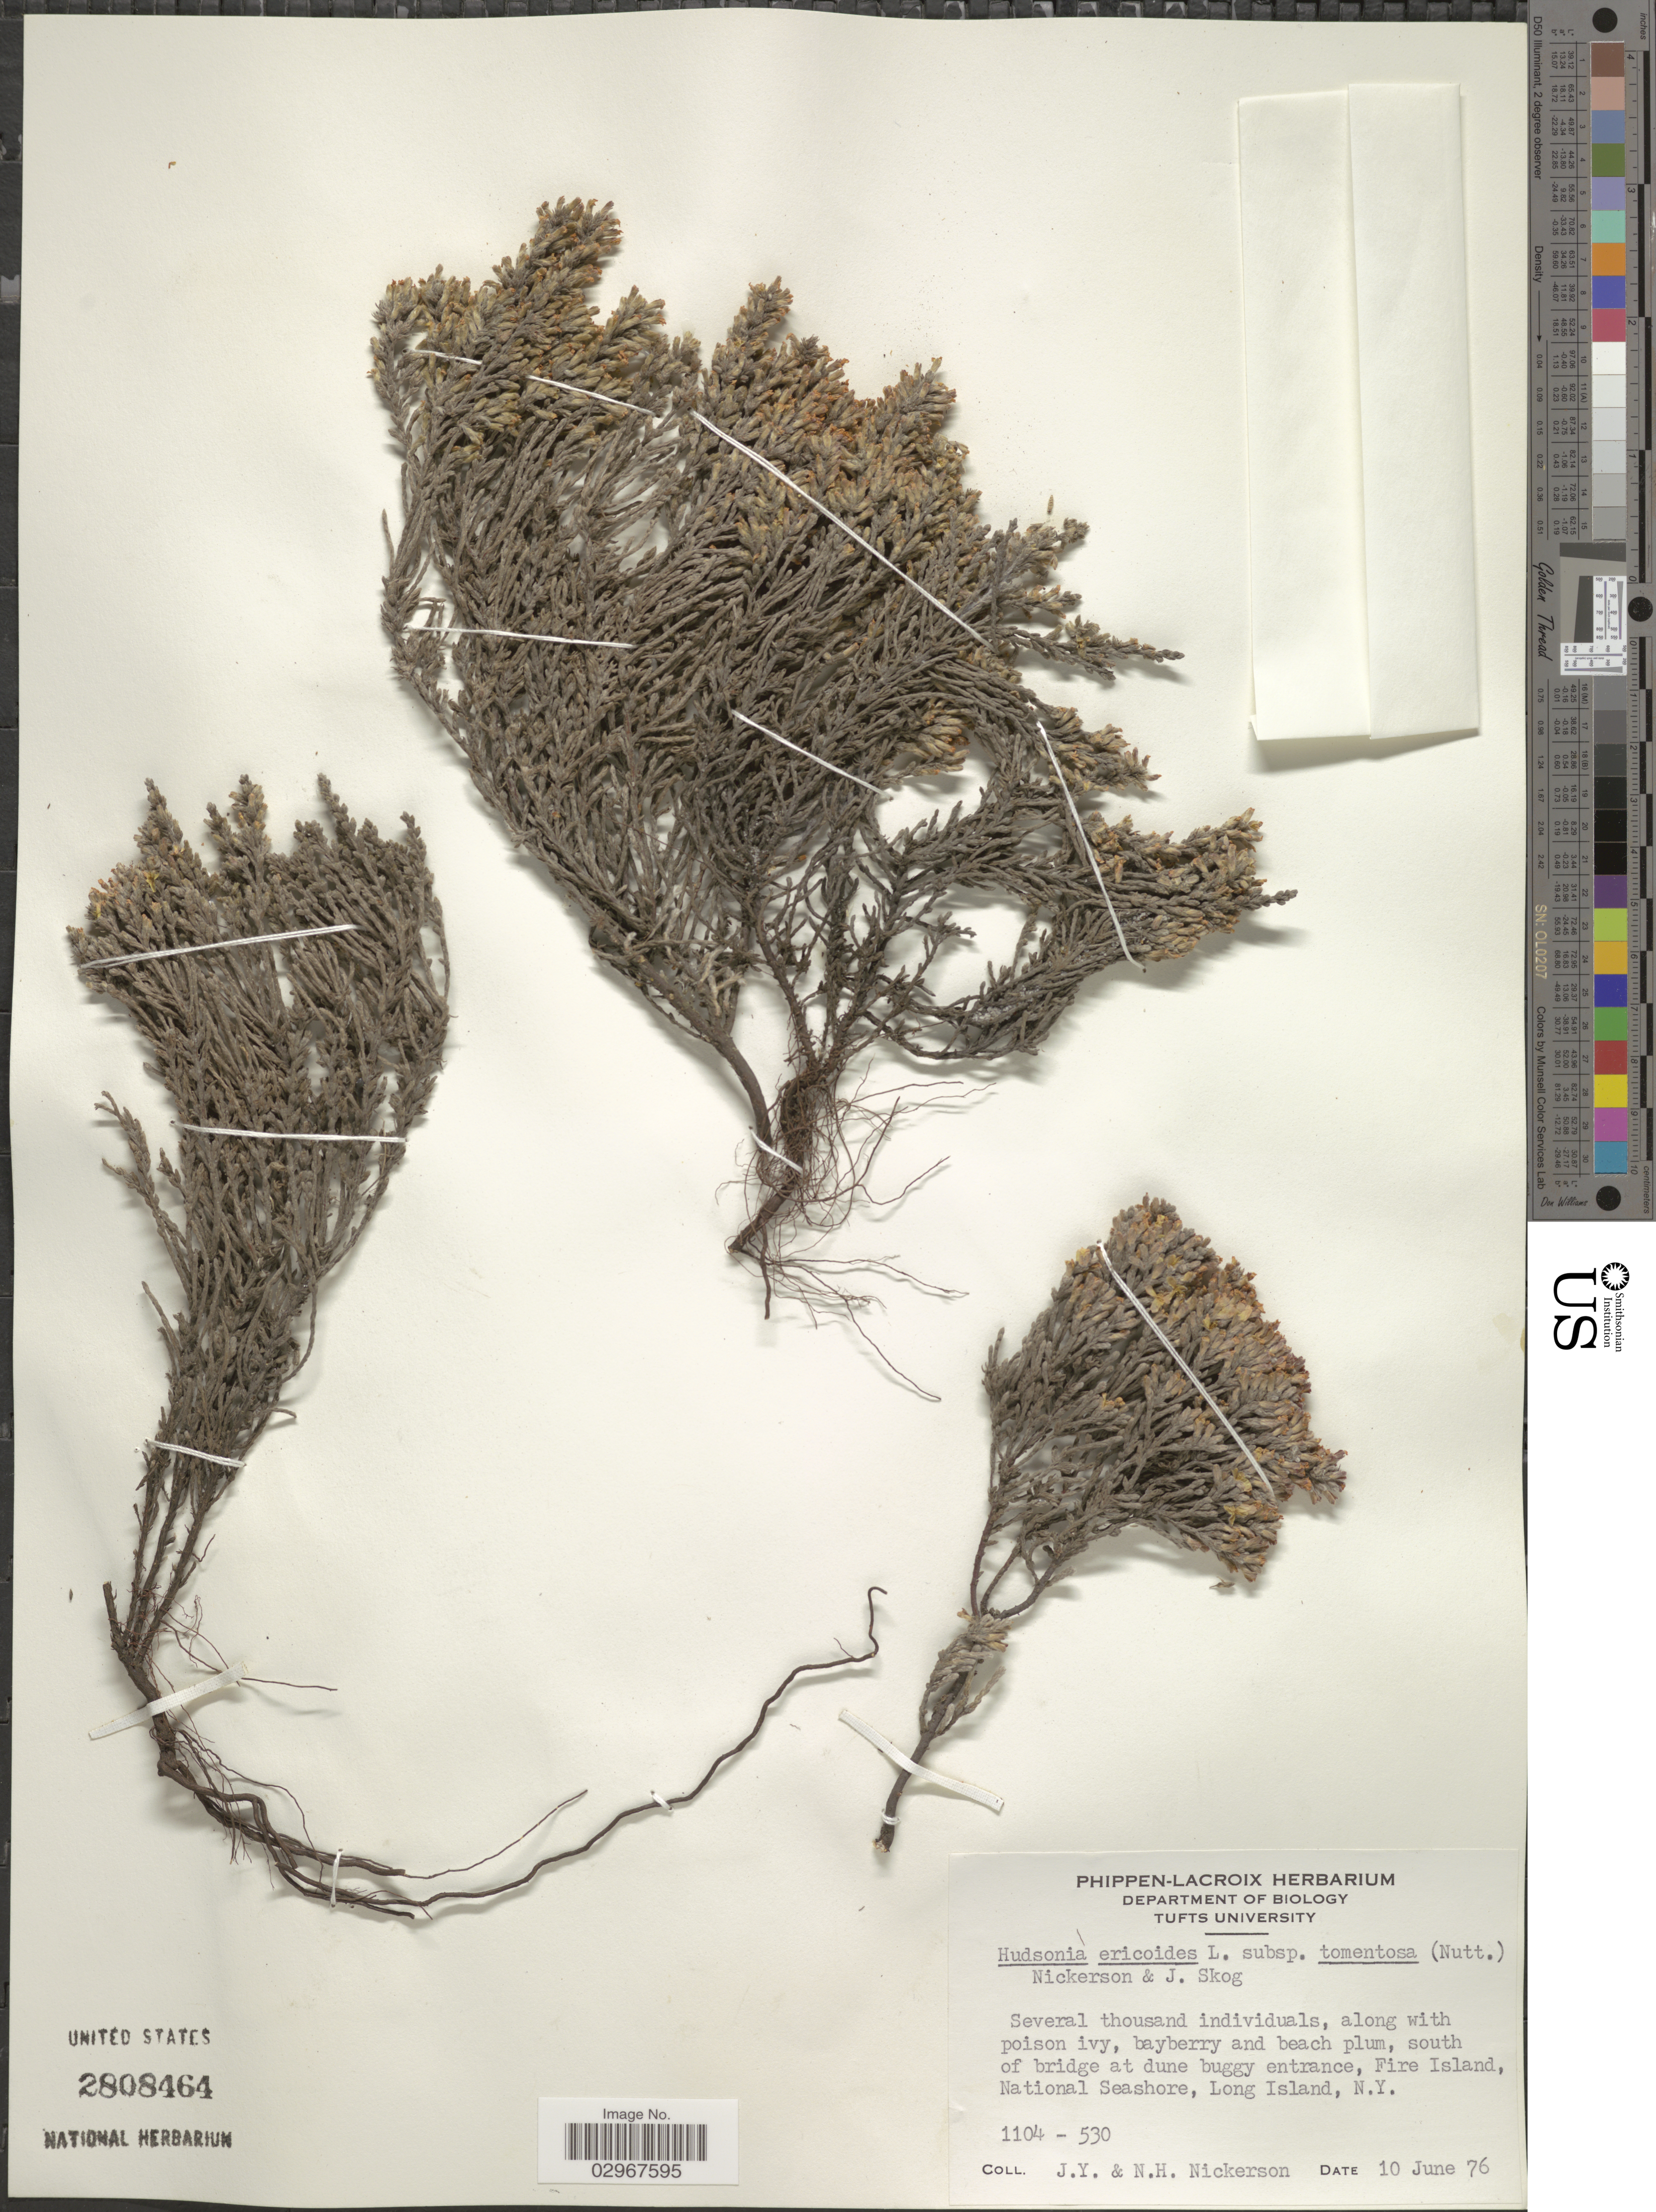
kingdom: Plantae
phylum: Tracheophyta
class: Magnoliopsida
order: Malvales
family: Cistaceae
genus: Hudsonia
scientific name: Hudsonia tomentosa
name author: Nutt.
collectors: N. Nickerson & N. Nickerson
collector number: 1104-530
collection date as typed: Transcribed d/m/y: 10/6/76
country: United States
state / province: New York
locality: South of bridge at dune buggy entrance, Fire Island, National Seashore, Long Island, N. Y.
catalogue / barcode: US 2808464